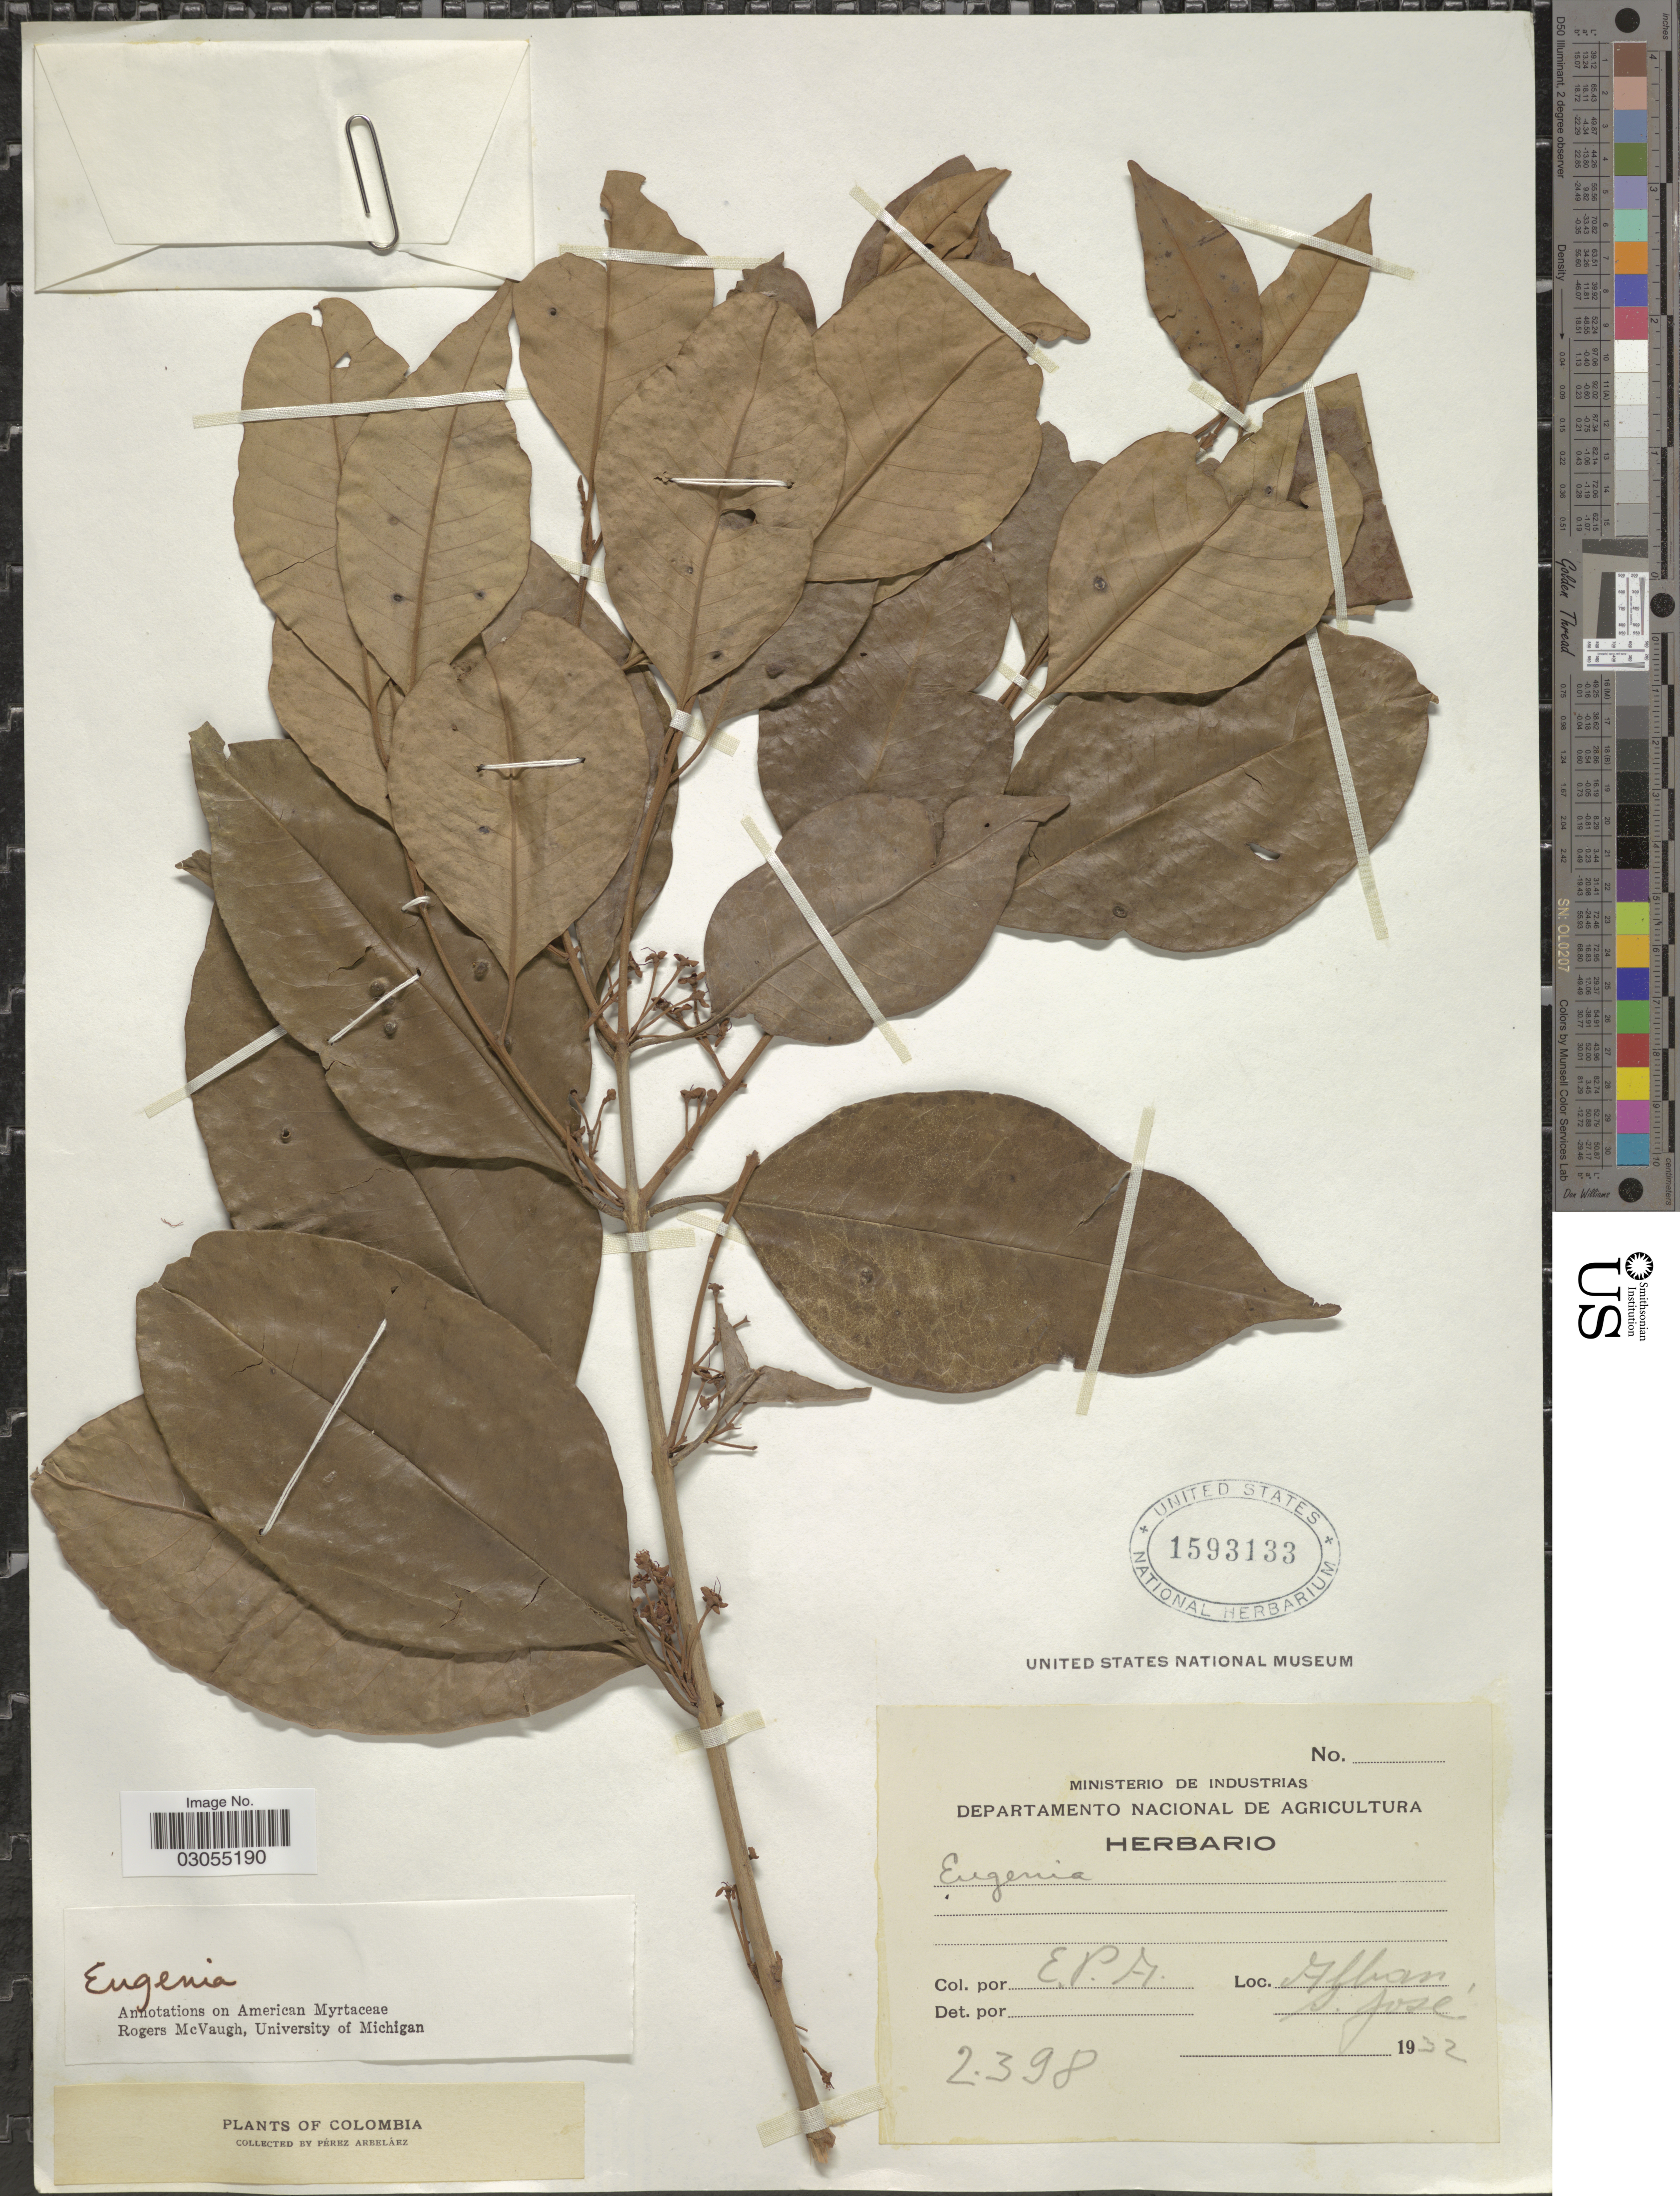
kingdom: Plantae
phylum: Tracheophyta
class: Magnoliopsida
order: Myrtales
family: Myrtaceae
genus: Eugenia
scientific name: Eugenia sp.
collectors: E. Pérez Arbeláez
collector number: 2398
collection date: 1932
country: Colombia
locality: Alban, S. José.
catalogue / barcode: US 1593133